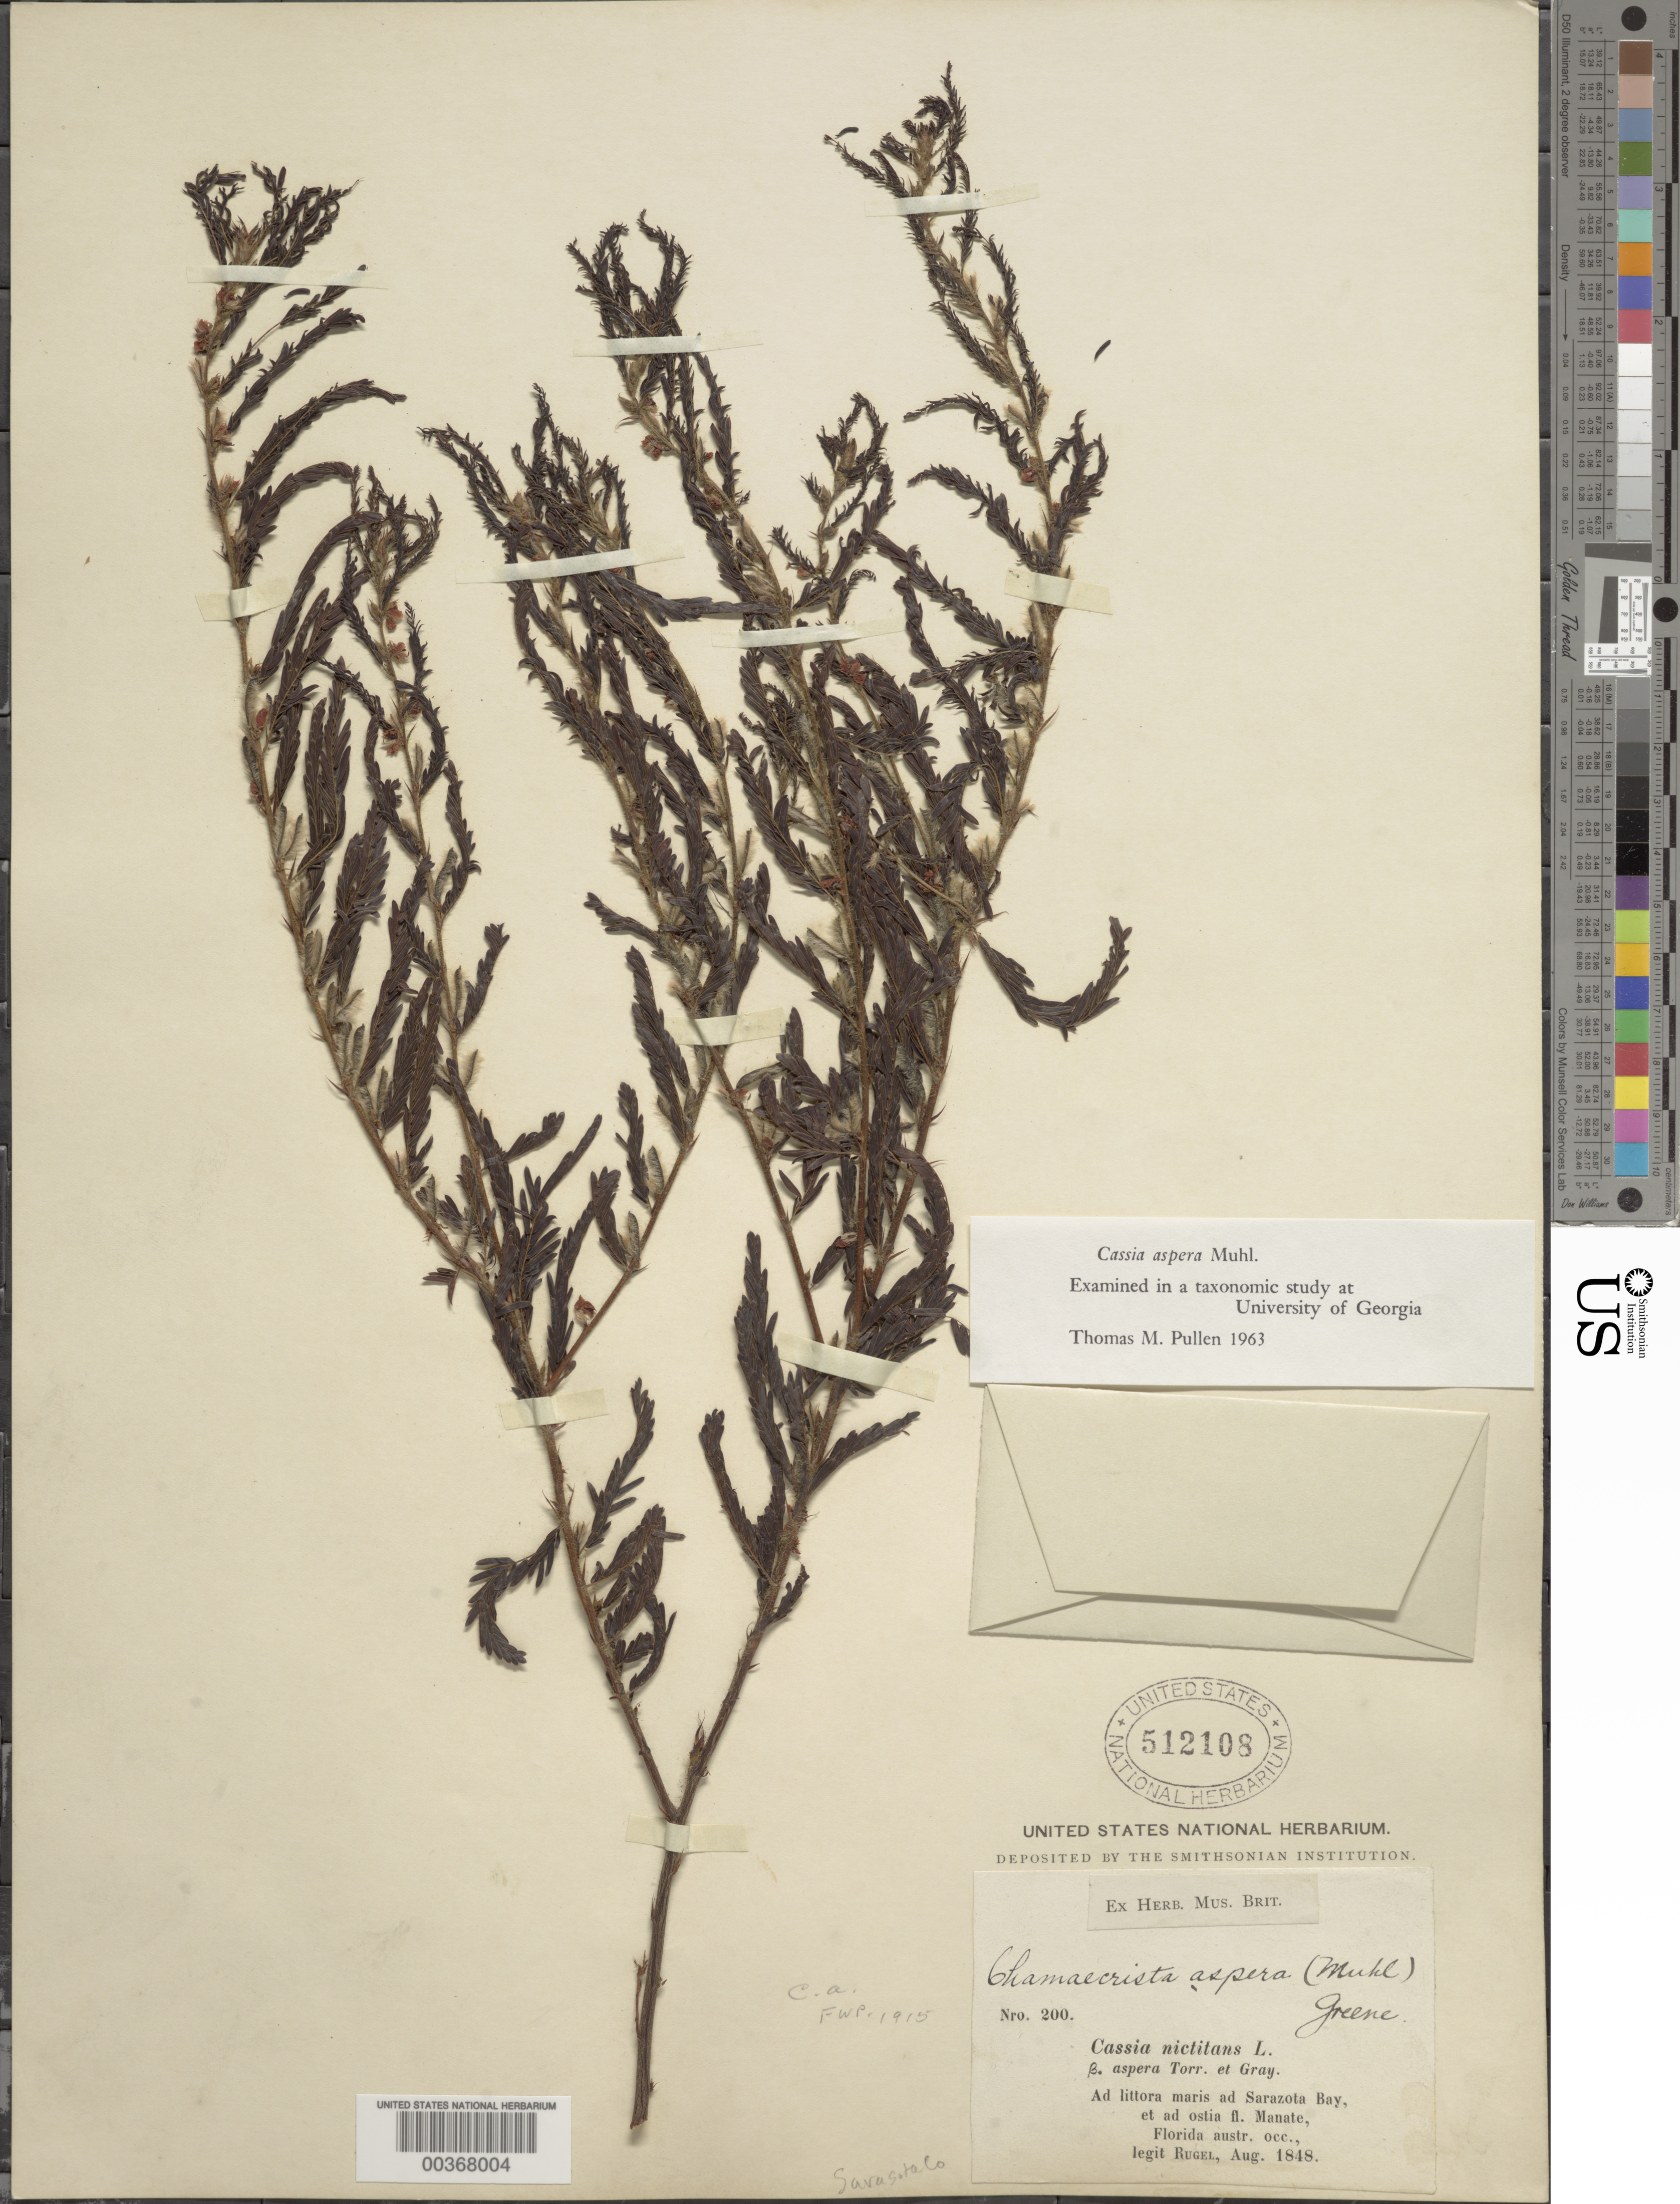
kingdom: Plantae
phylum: Tracheophyta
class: Magnoliopsida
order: Fabales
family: Fabaceae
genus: Chamaecrista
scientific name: Chamaecrista nictitans var. aspera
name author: (Muhl. ex Elliot) H.S. Irwin & Barneby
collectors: F. Rugel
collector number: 200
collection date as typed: Aug 1848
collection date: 1848-08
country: United States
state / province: Florida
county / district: Sarasota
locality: Sarasota bay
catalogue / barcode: US 512108